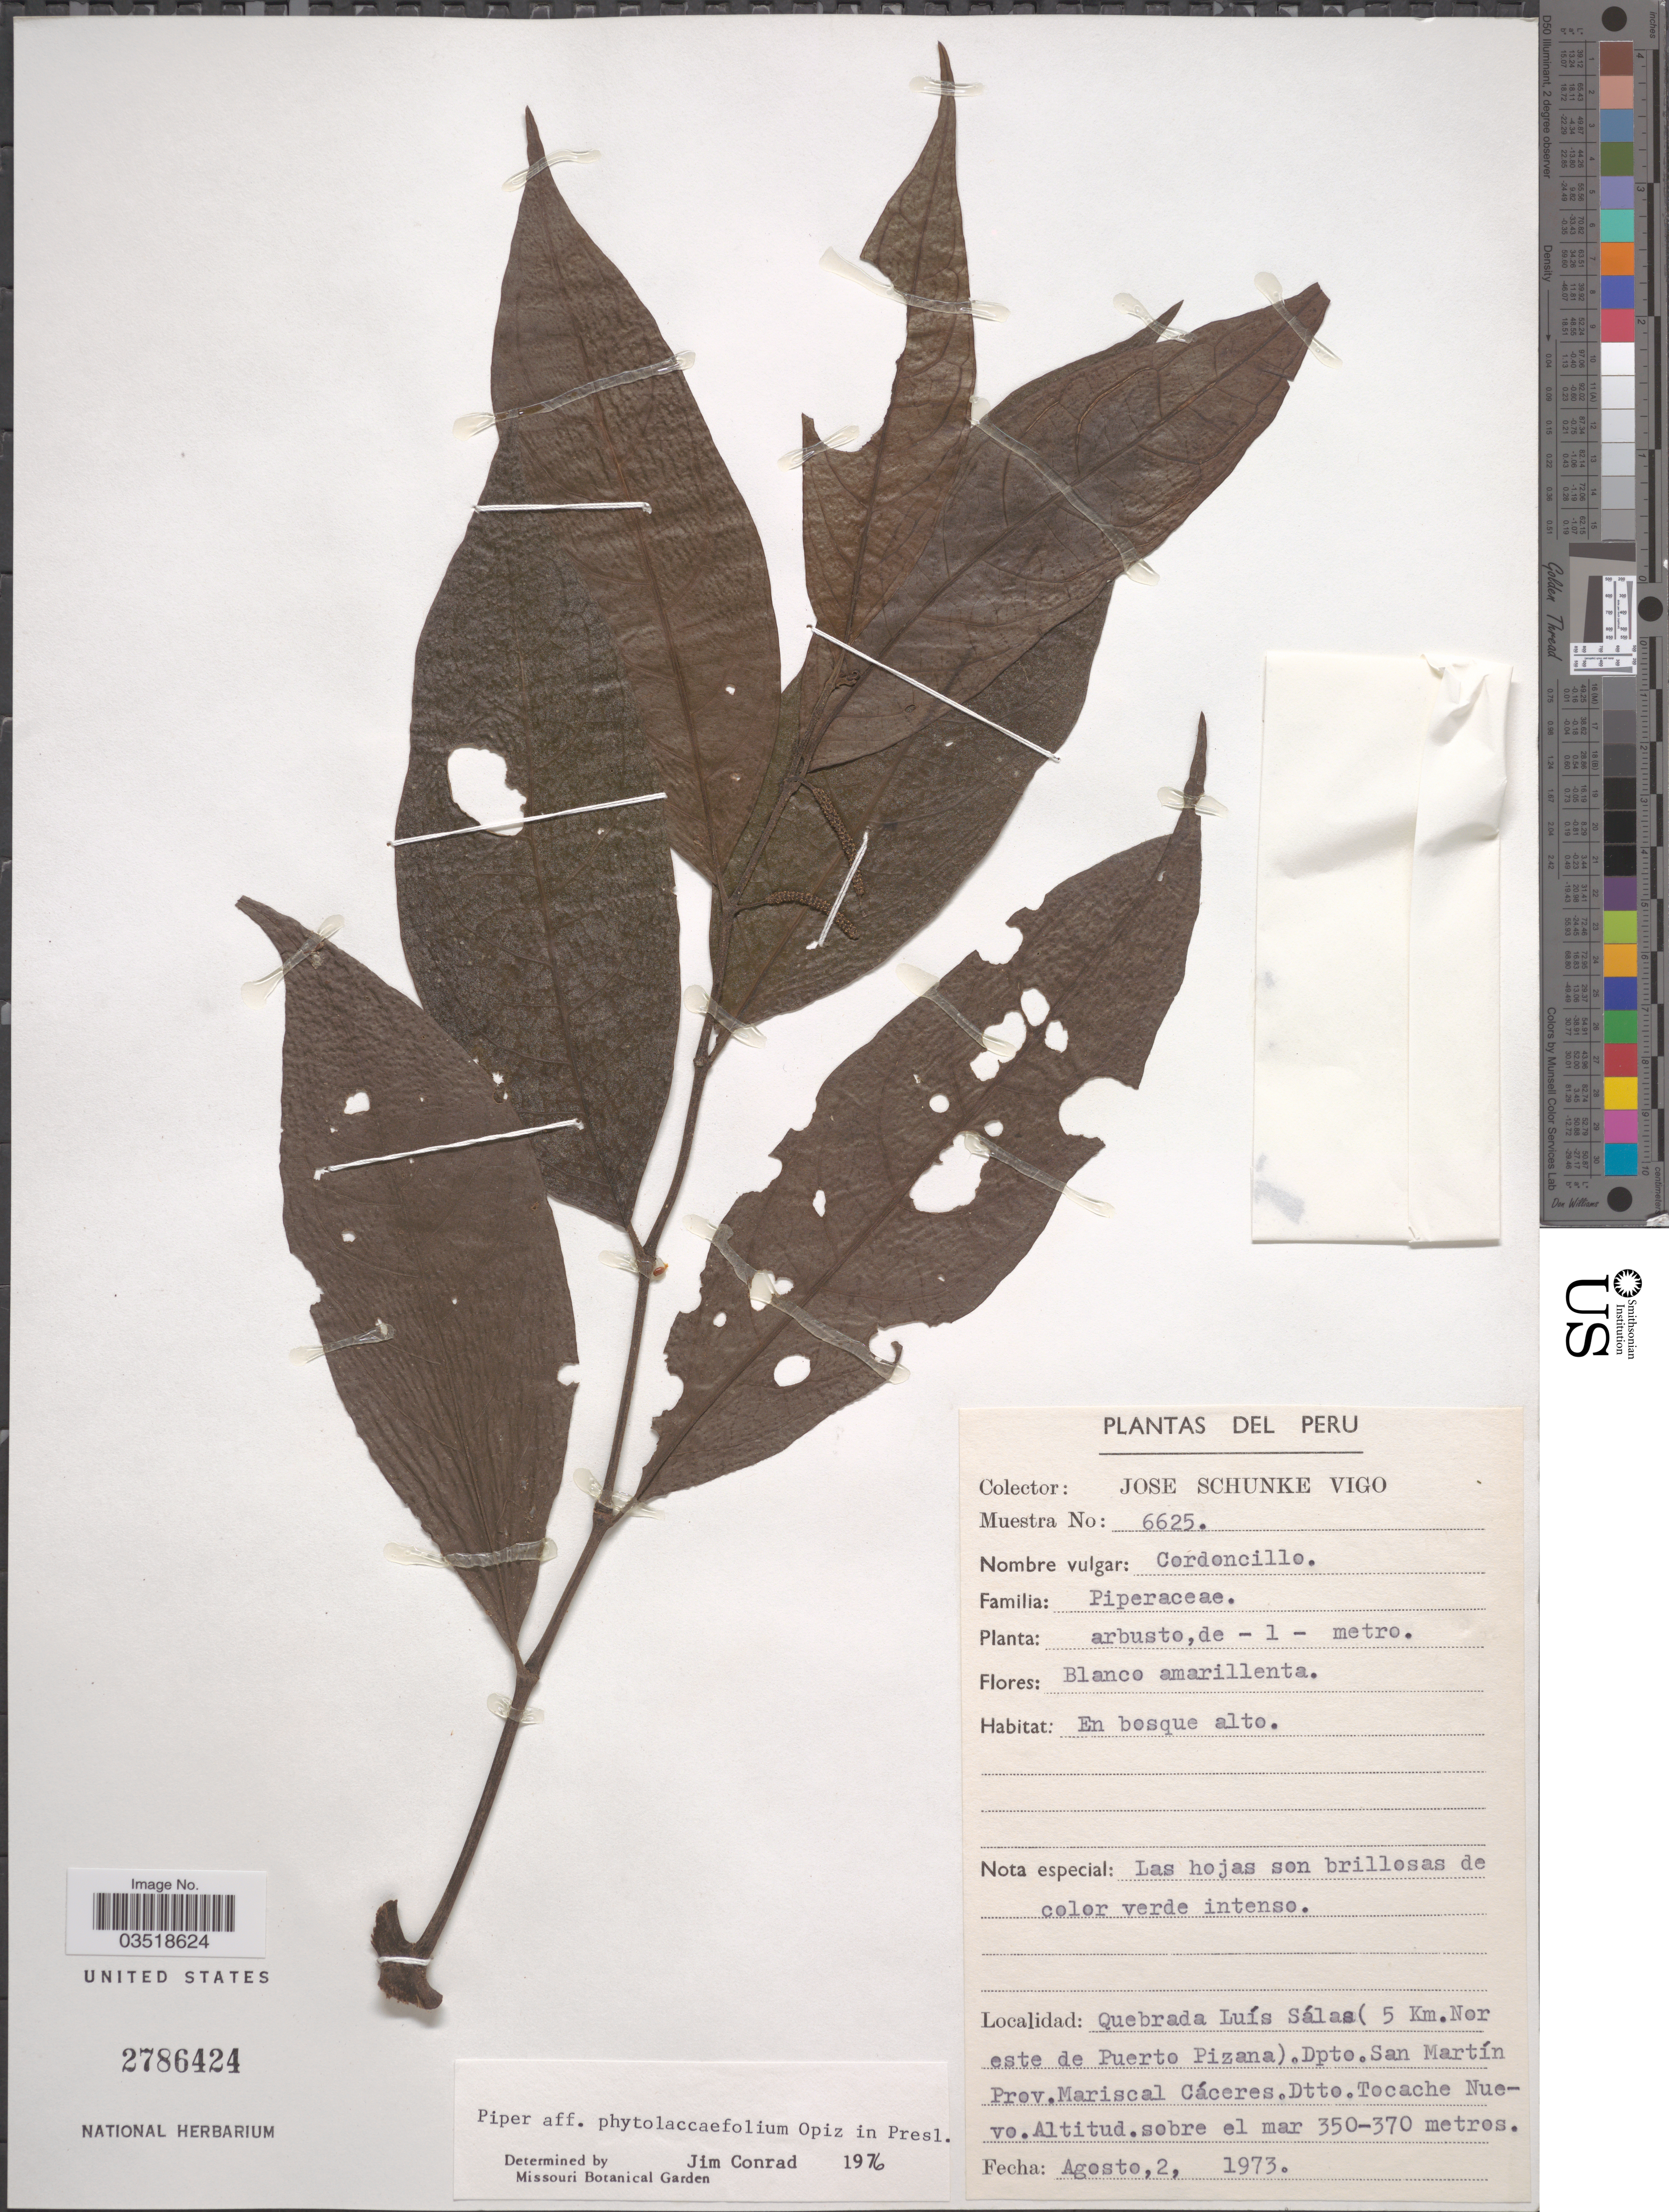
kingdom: Plantae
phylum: Tracheophyta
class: Magnoliopsida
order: Piperales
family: Piperaceae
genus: Piper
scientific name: Piper phytolaccifolium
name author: Opiz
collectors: J. Schunke Vigo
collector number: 6625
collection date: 1973-08-02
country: Peru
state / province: San Martín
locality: Quebrada Luís Sálas( 5 Km. Nor este de Puerto Pizana). Dpto. San Martín. Prov. Mariscal Cáceres. Dtto. Tocache Nuevo.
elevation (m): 350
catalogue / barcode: US 2786424